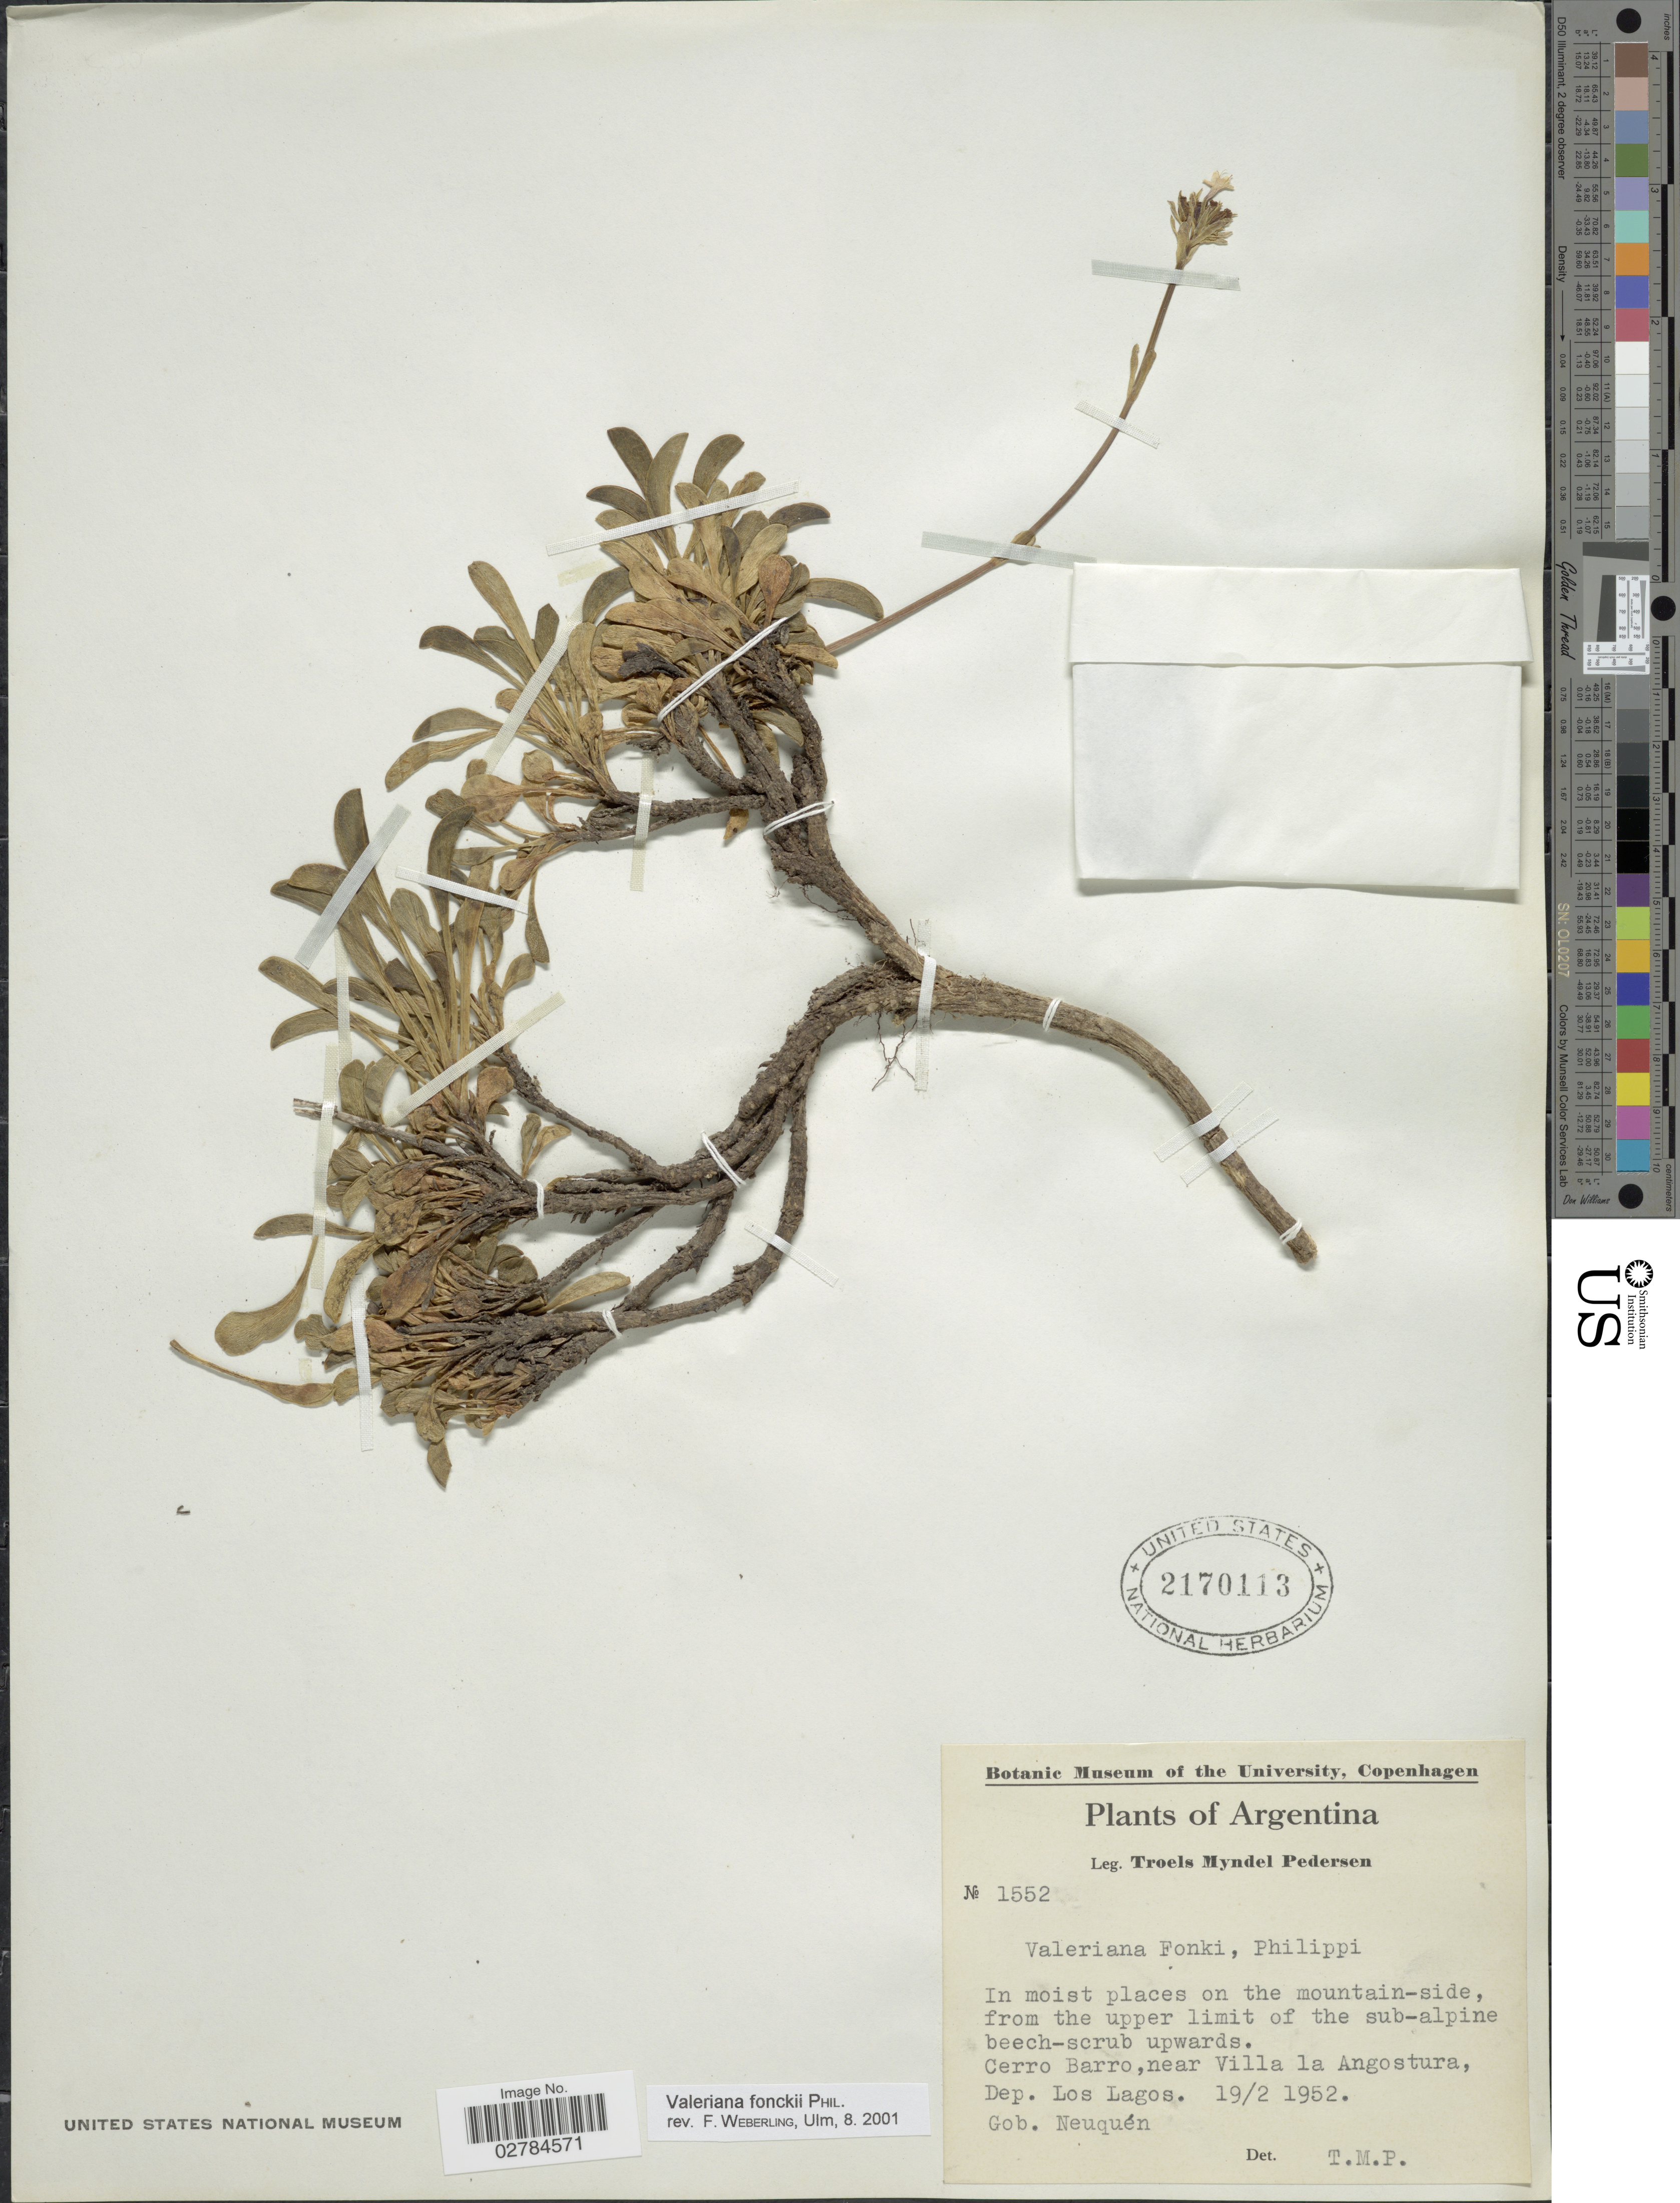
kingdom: Plantae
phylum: Tracheophyta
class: Magnoliopsida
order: Dipsacales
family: Caprifoliaceae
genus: Valeriana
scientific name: Valeriana fonckii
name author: Phil.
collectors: T. Pederson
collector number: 1552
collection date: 1952-02-19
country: Argentina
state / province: Neuquen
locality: Cerro Barro, near Villa la Angostura, Dep. Los Largos. Gob. Neuquén.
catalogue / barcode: US 2170113